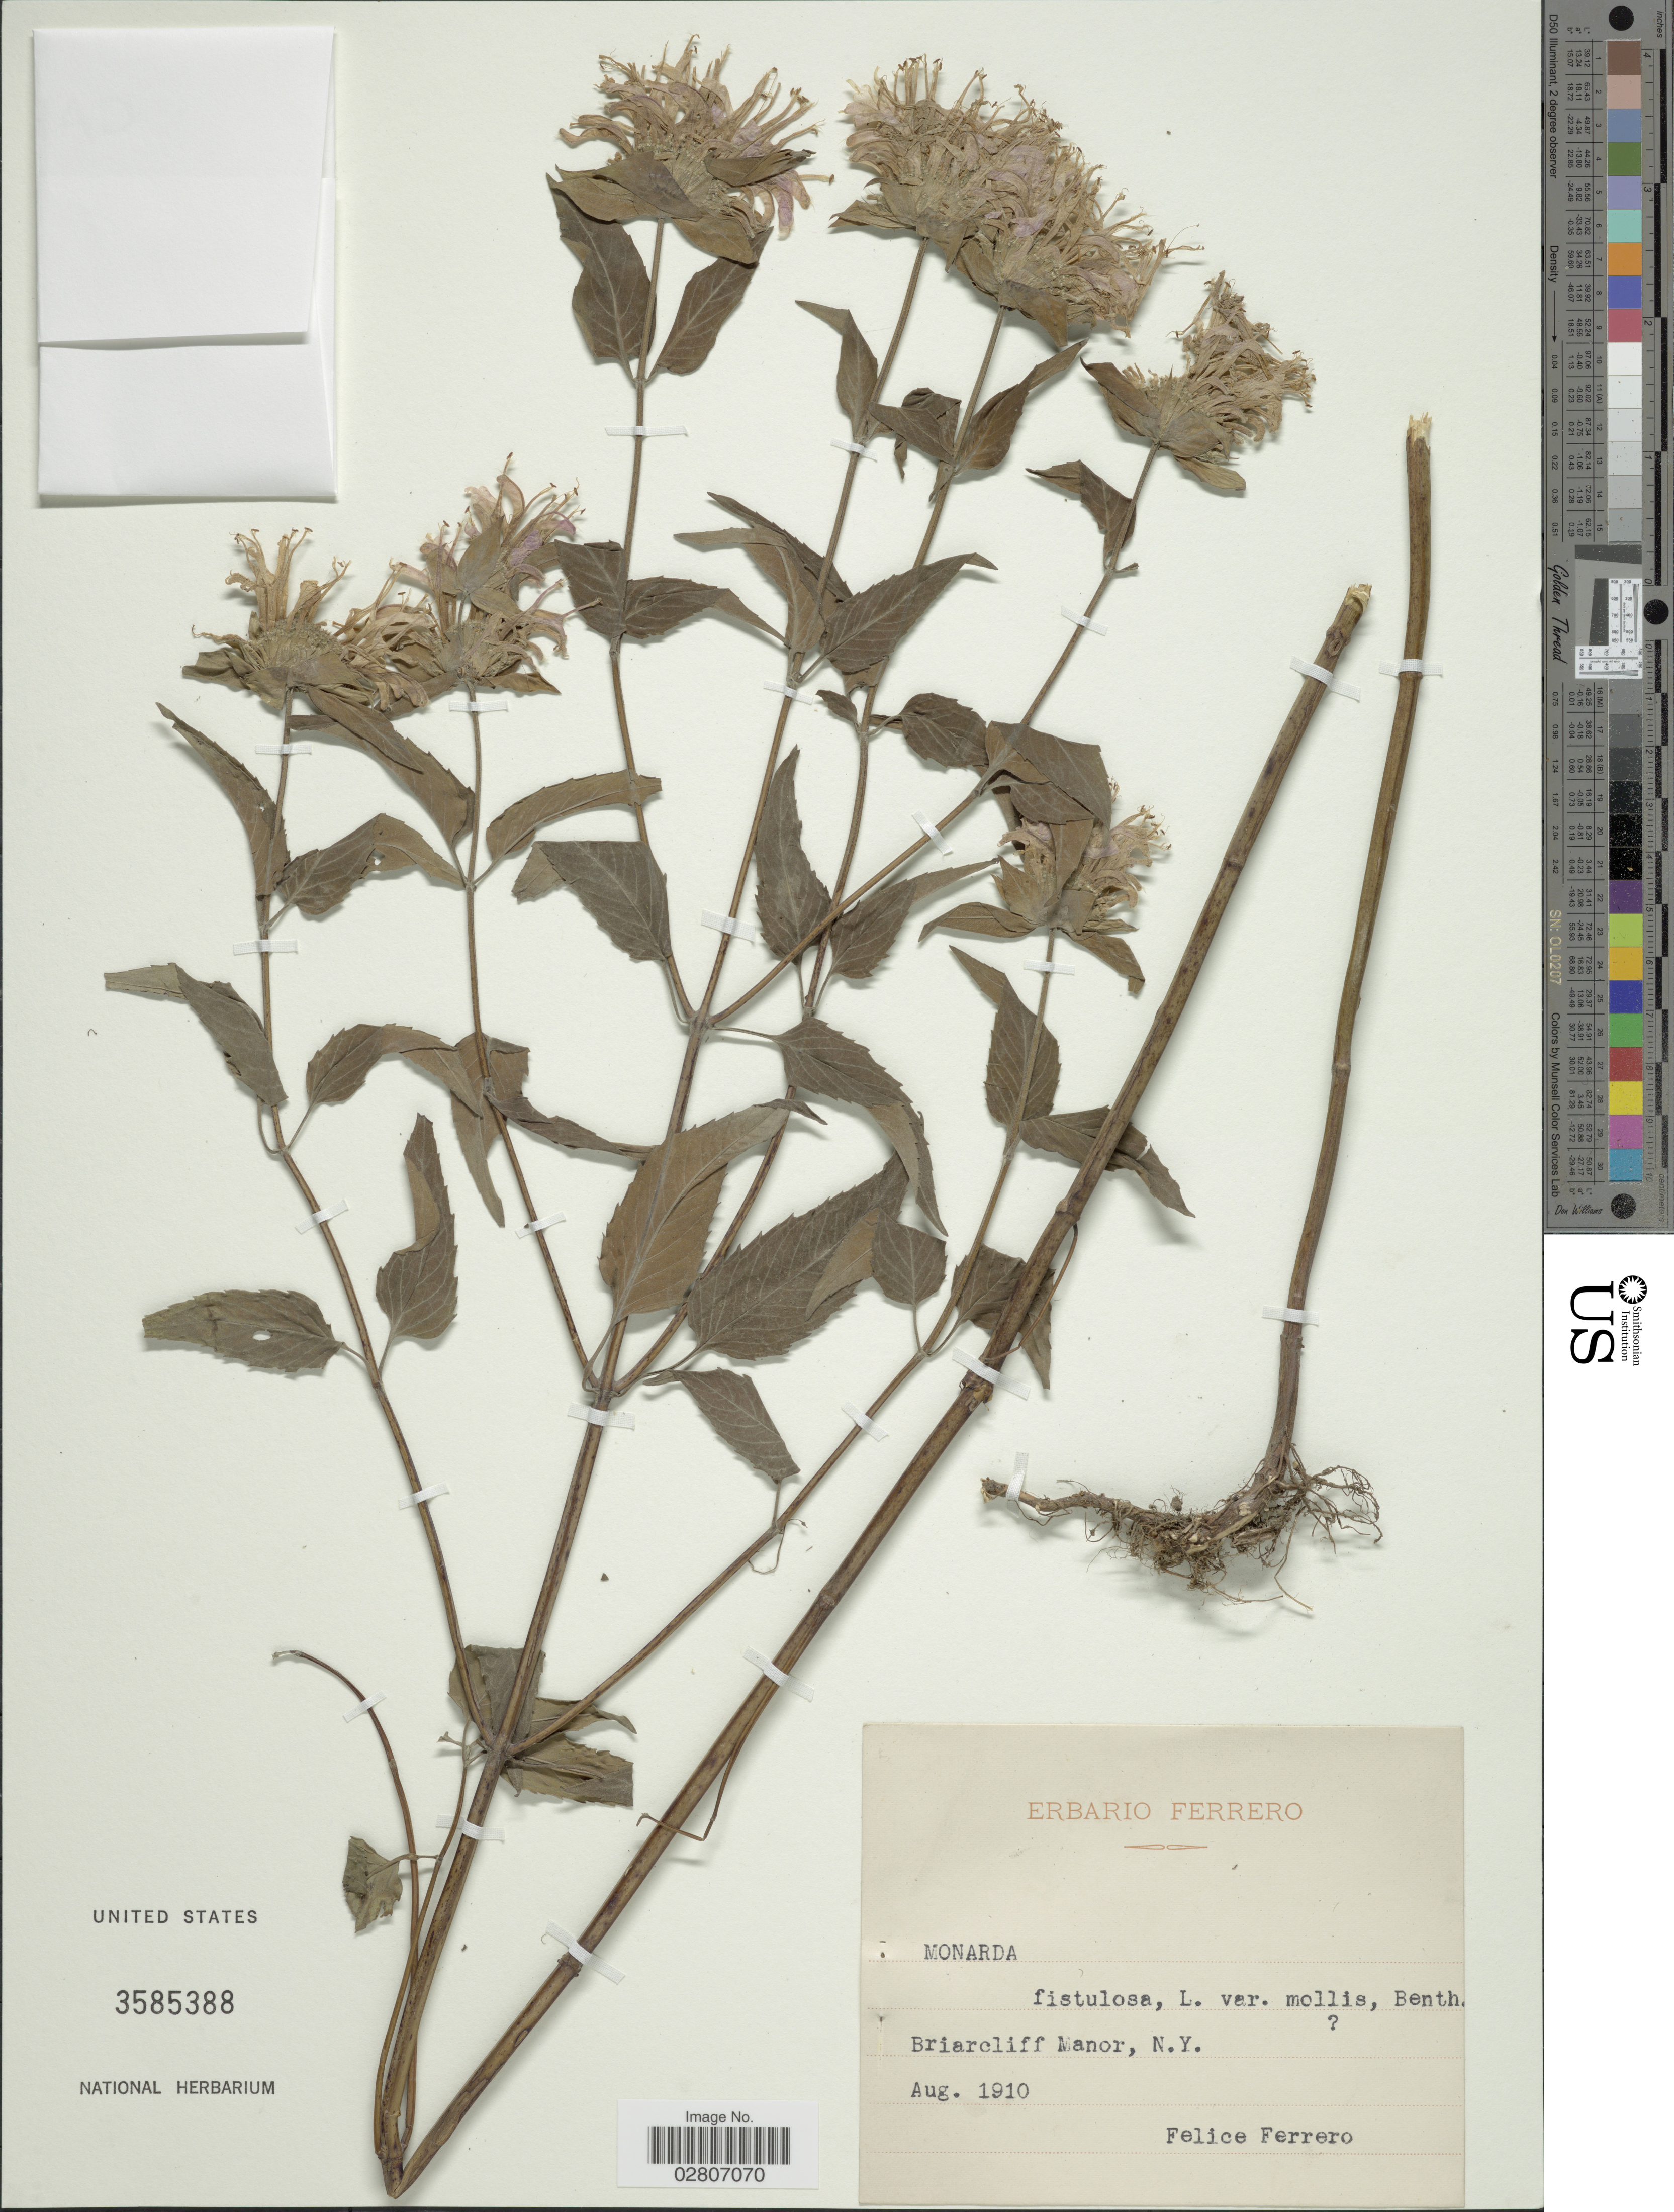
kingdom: Plantae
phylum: Tracheophyta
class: Magnoliopsida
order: Lamiales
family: Lamiaceae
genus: Monarda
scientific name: Monarda fistulosa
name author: L.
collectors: F. Ferrero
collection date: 1910-08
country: United States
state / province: New York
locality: Briarcliff Manor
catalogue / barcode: US 3585388